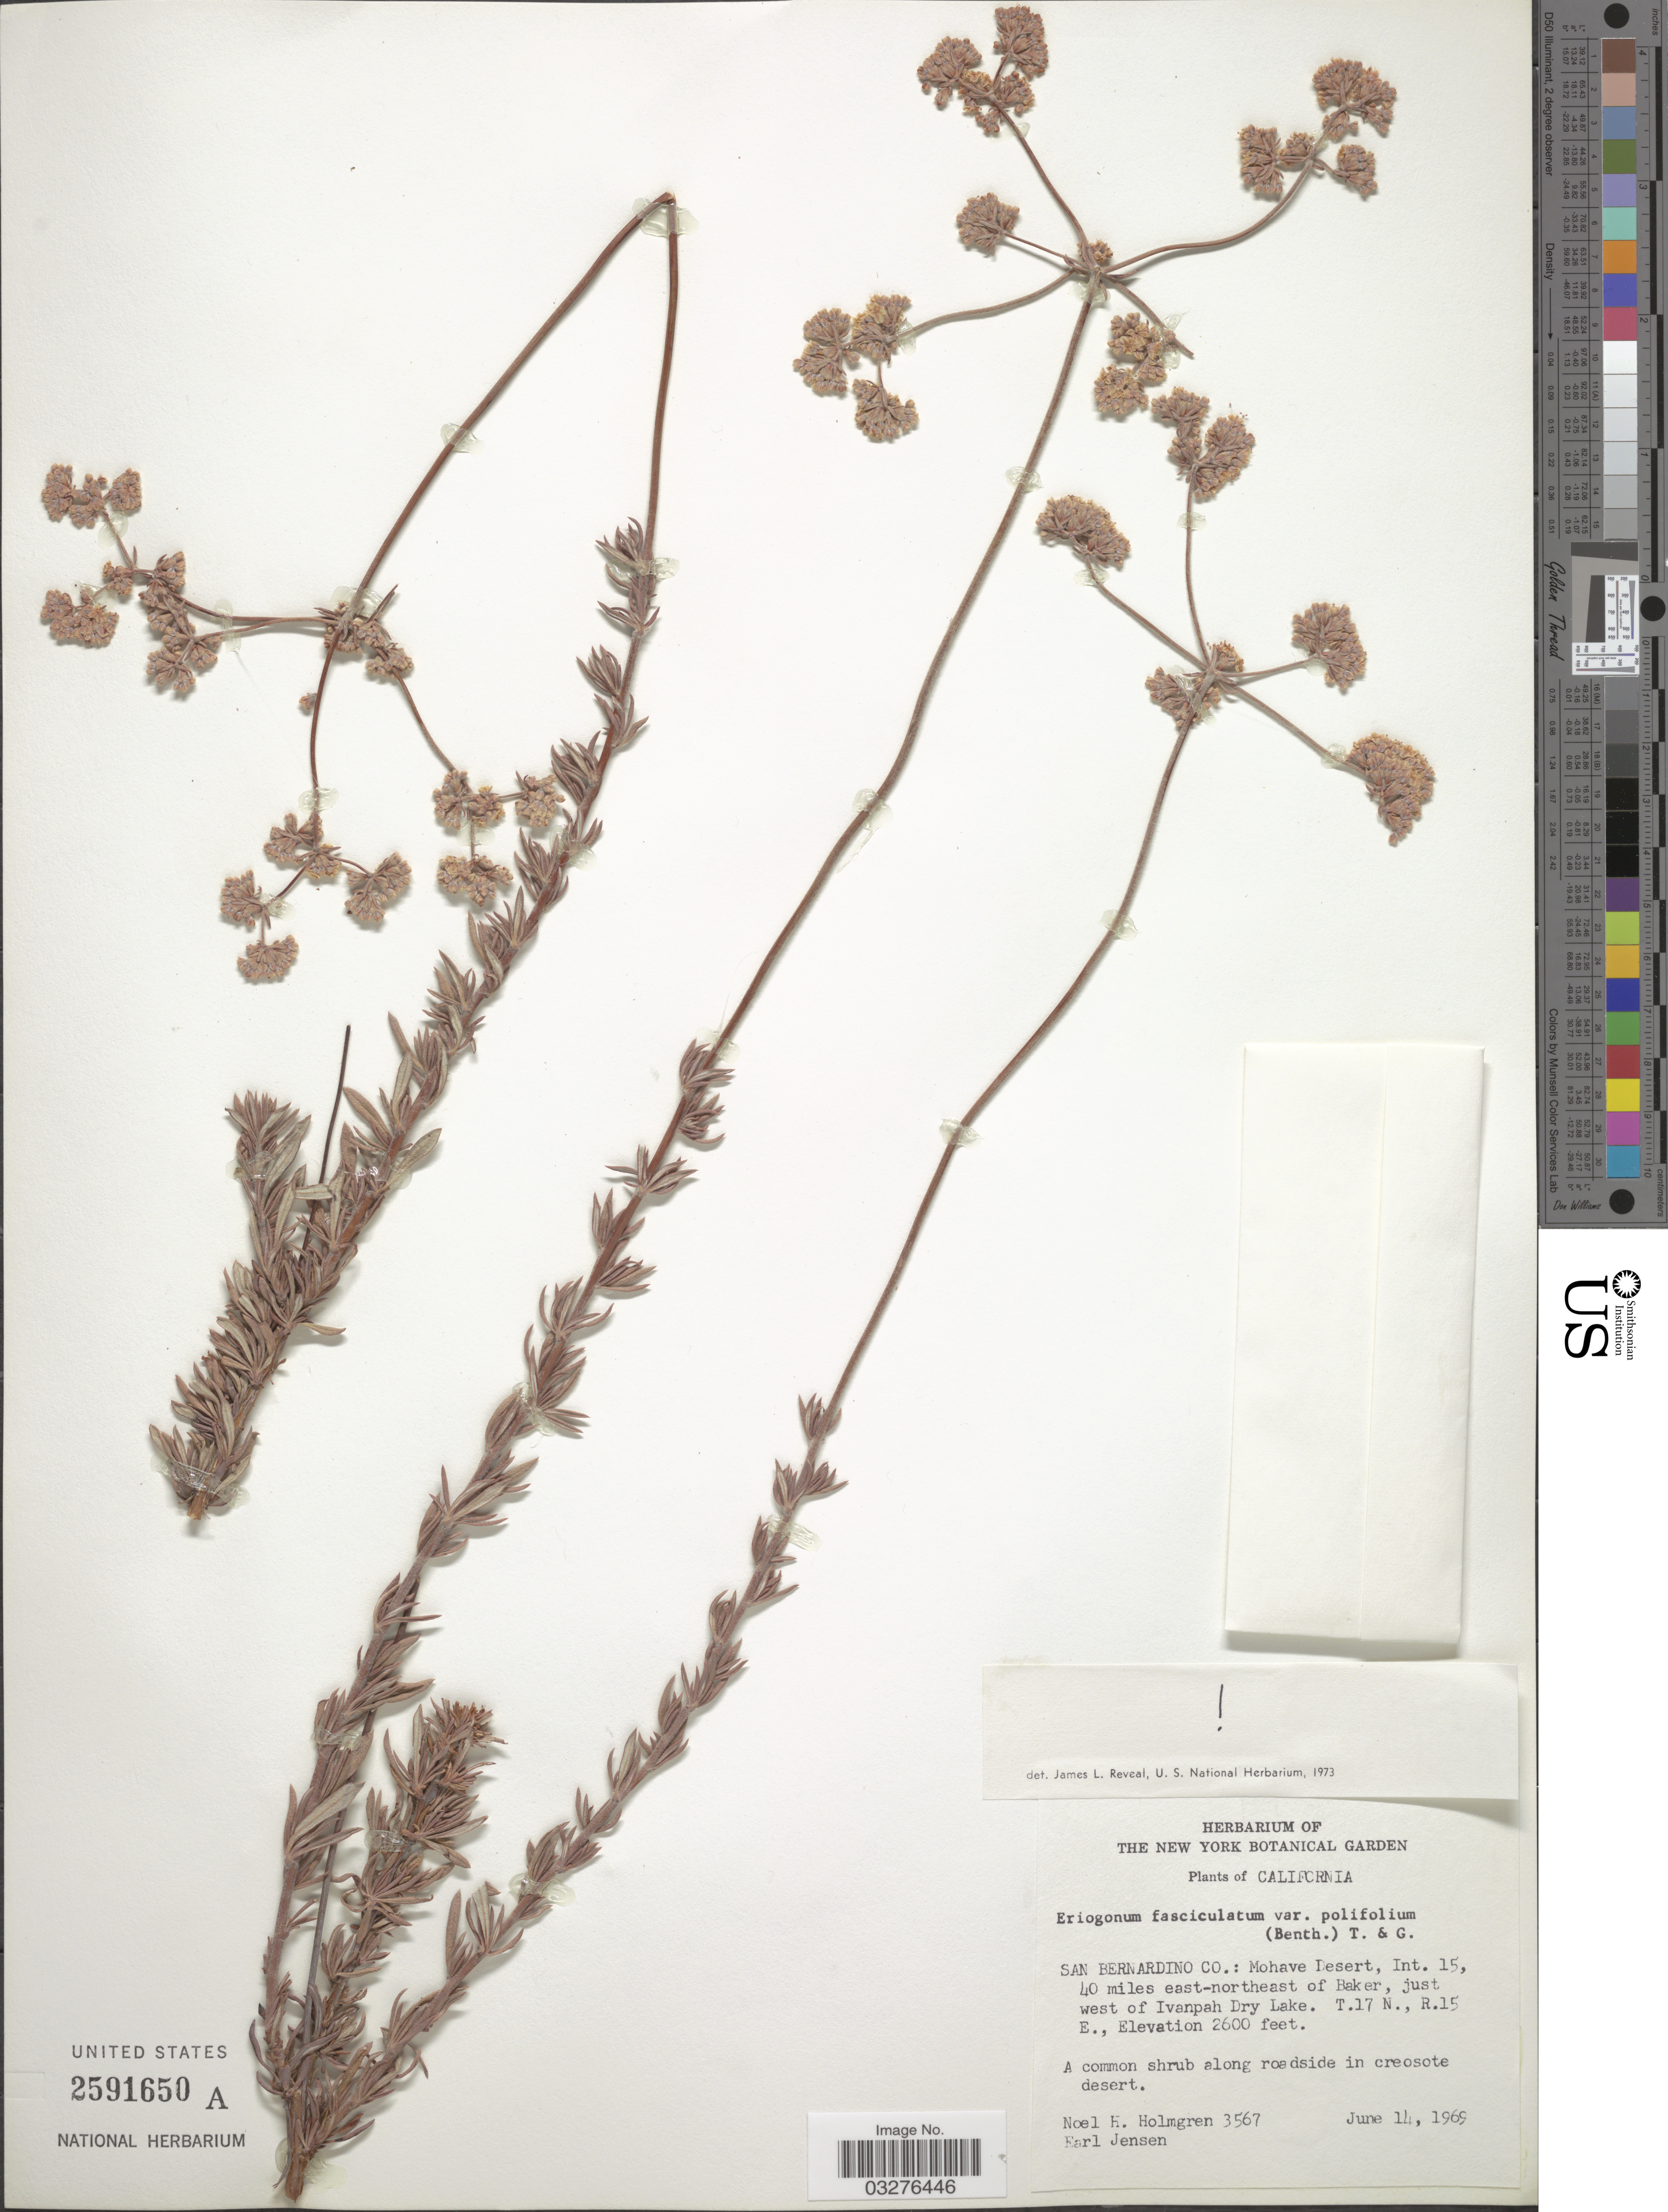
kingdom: Plantae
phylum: Tracheophyta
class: Magnoliopsida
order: Caryophyllales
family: Polygonaceae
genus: Eriogonum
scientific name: Eriogonum fasciculatum var. polifolium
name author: (Benth.) Torr. & A. Gray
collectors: N. H. Holmgren & E. Jensen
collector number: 3567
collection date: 1969-06-14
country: United States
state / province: California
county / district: San Bernardino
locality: San Bernardino Co.: Mohave Desert, Int. 15, 40 miles east-northeast of Baker, just west of Ivanpah Dry Lake. T.17N, R.15E.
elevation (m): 792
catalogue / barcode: US 2591650A